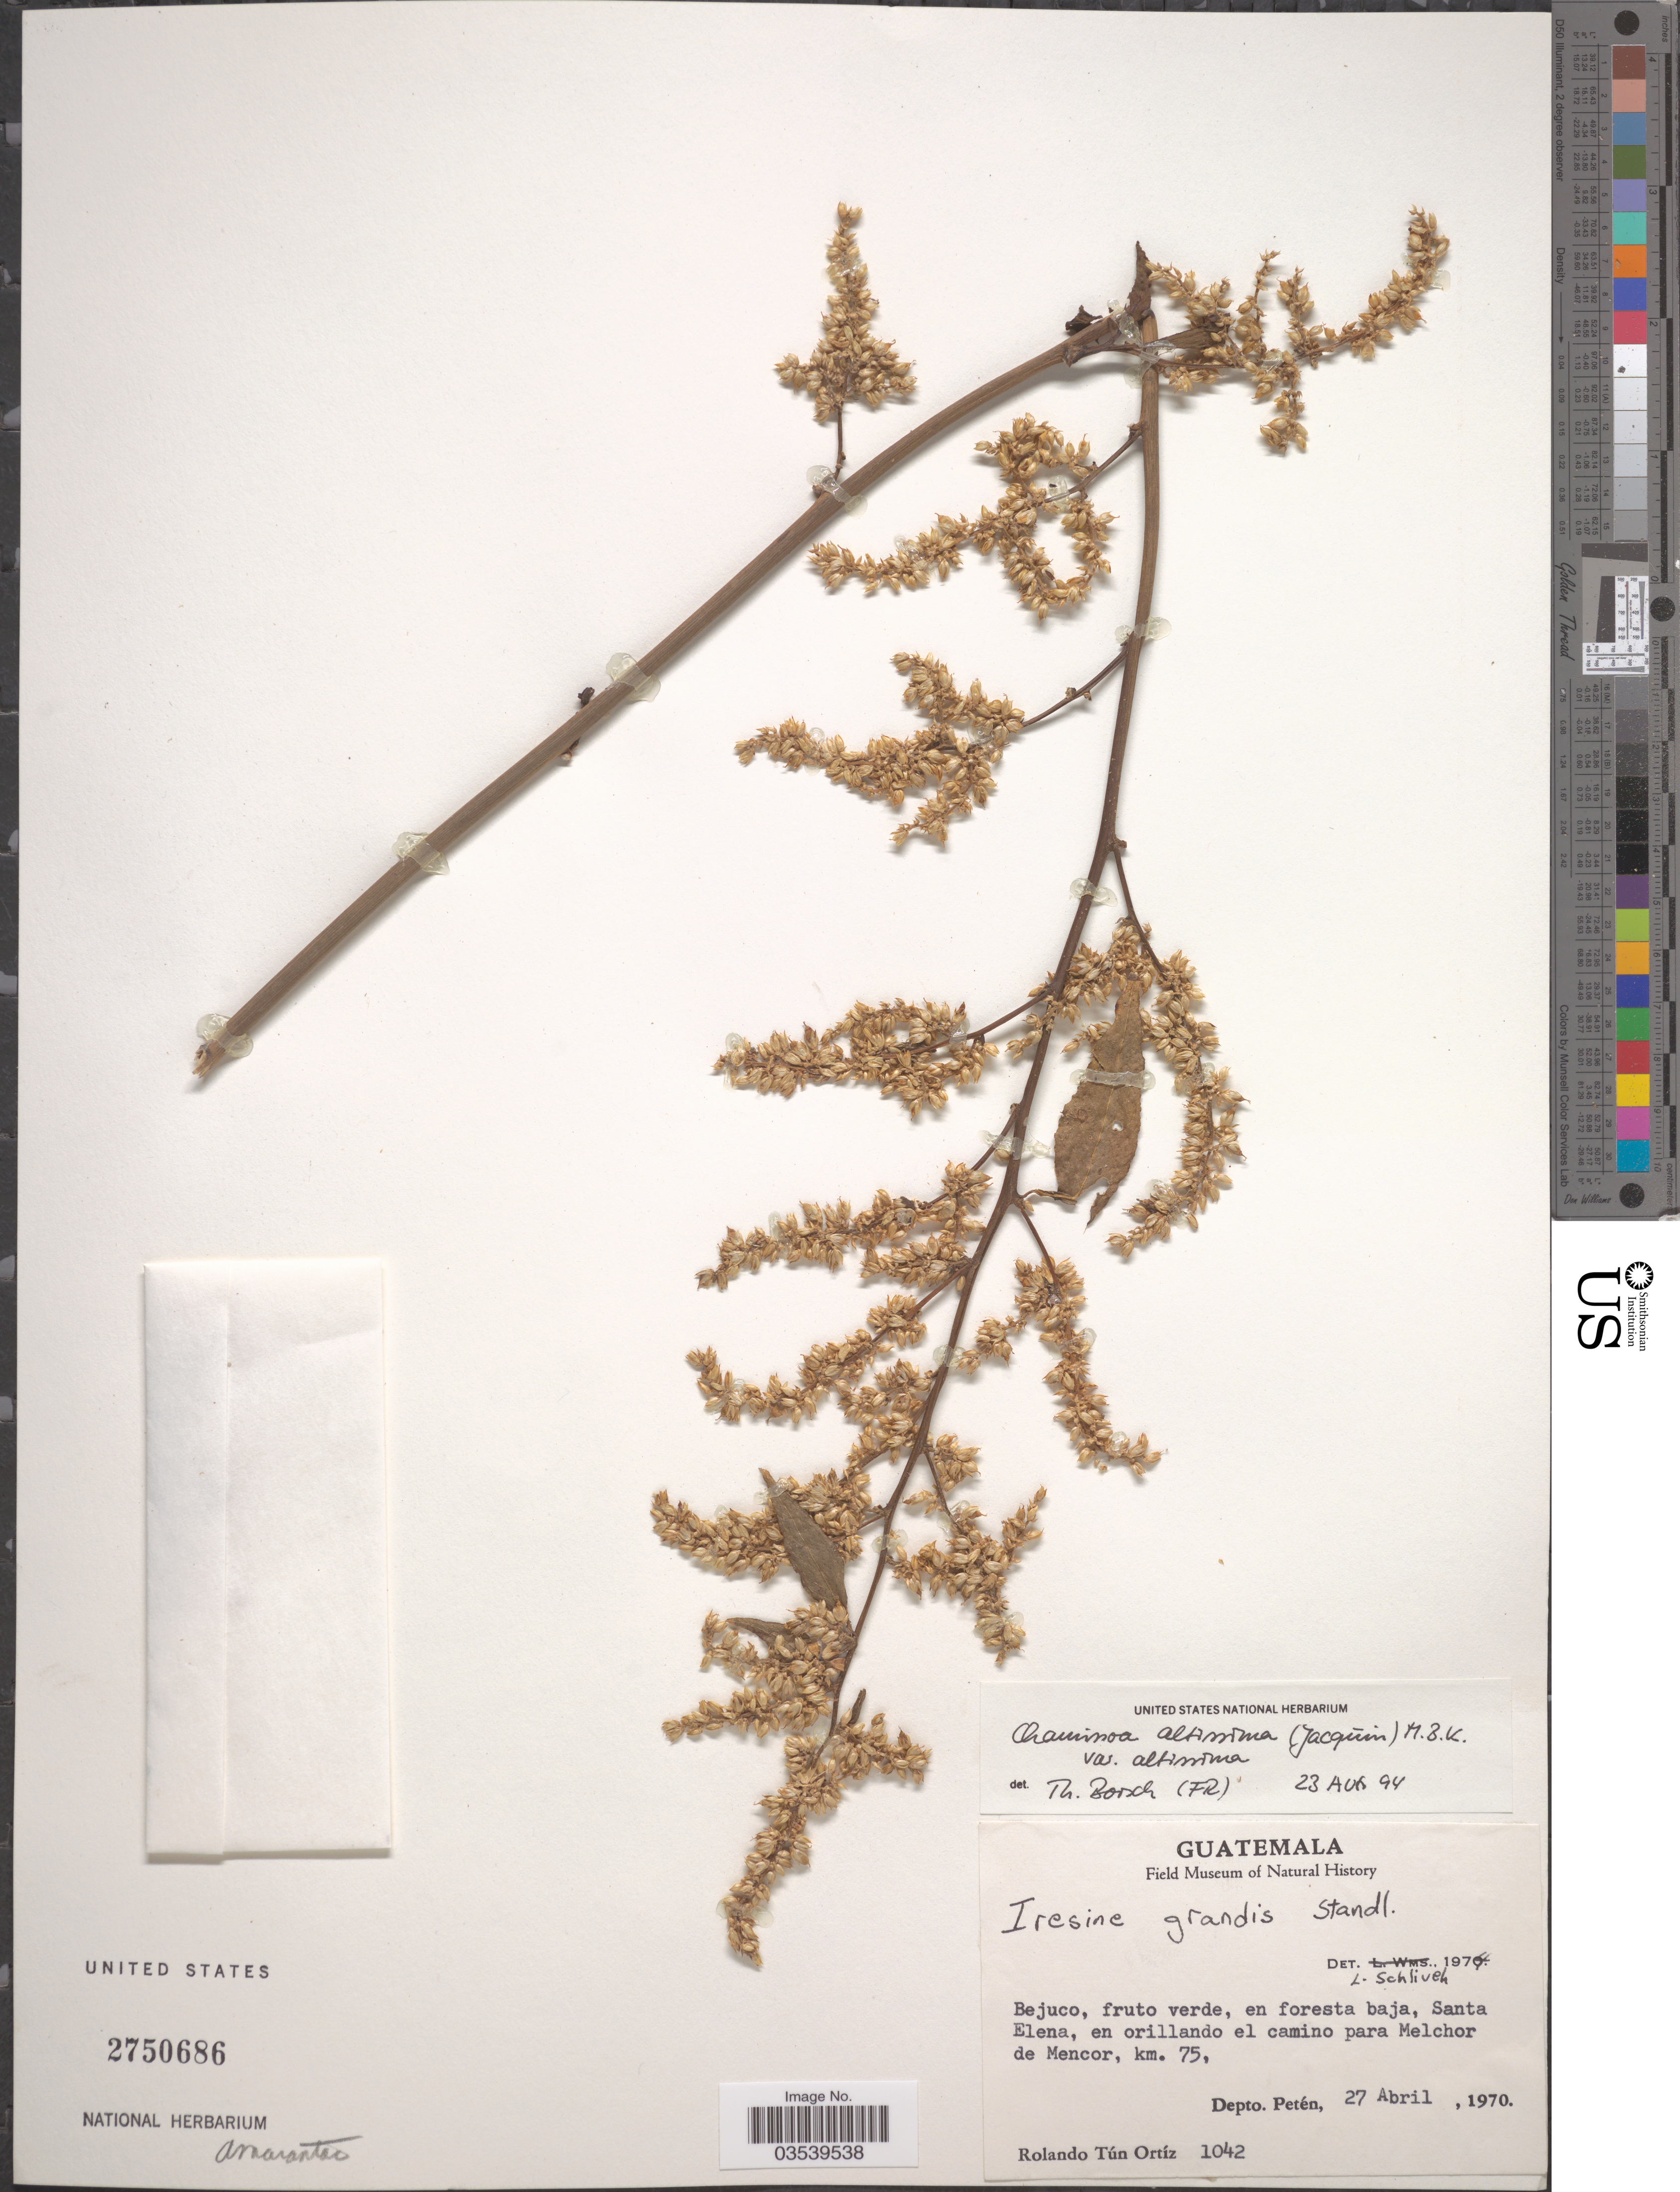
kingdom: Plantae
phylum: Tracheophyta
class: Magnoliopsida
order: Caryophyllales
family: Amaranthaceae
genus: Chamissoa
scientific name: Chamissoa altissima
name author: (Jacq.) Kunth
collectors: R. T. Ortíz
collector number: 1042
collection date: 1970-04-27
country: Guatemala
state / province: El Petén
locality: Santa Elena, en orillando el camino para Melchor de Mencor, km. 75. Depto. Petén.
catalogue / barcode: US 2750686